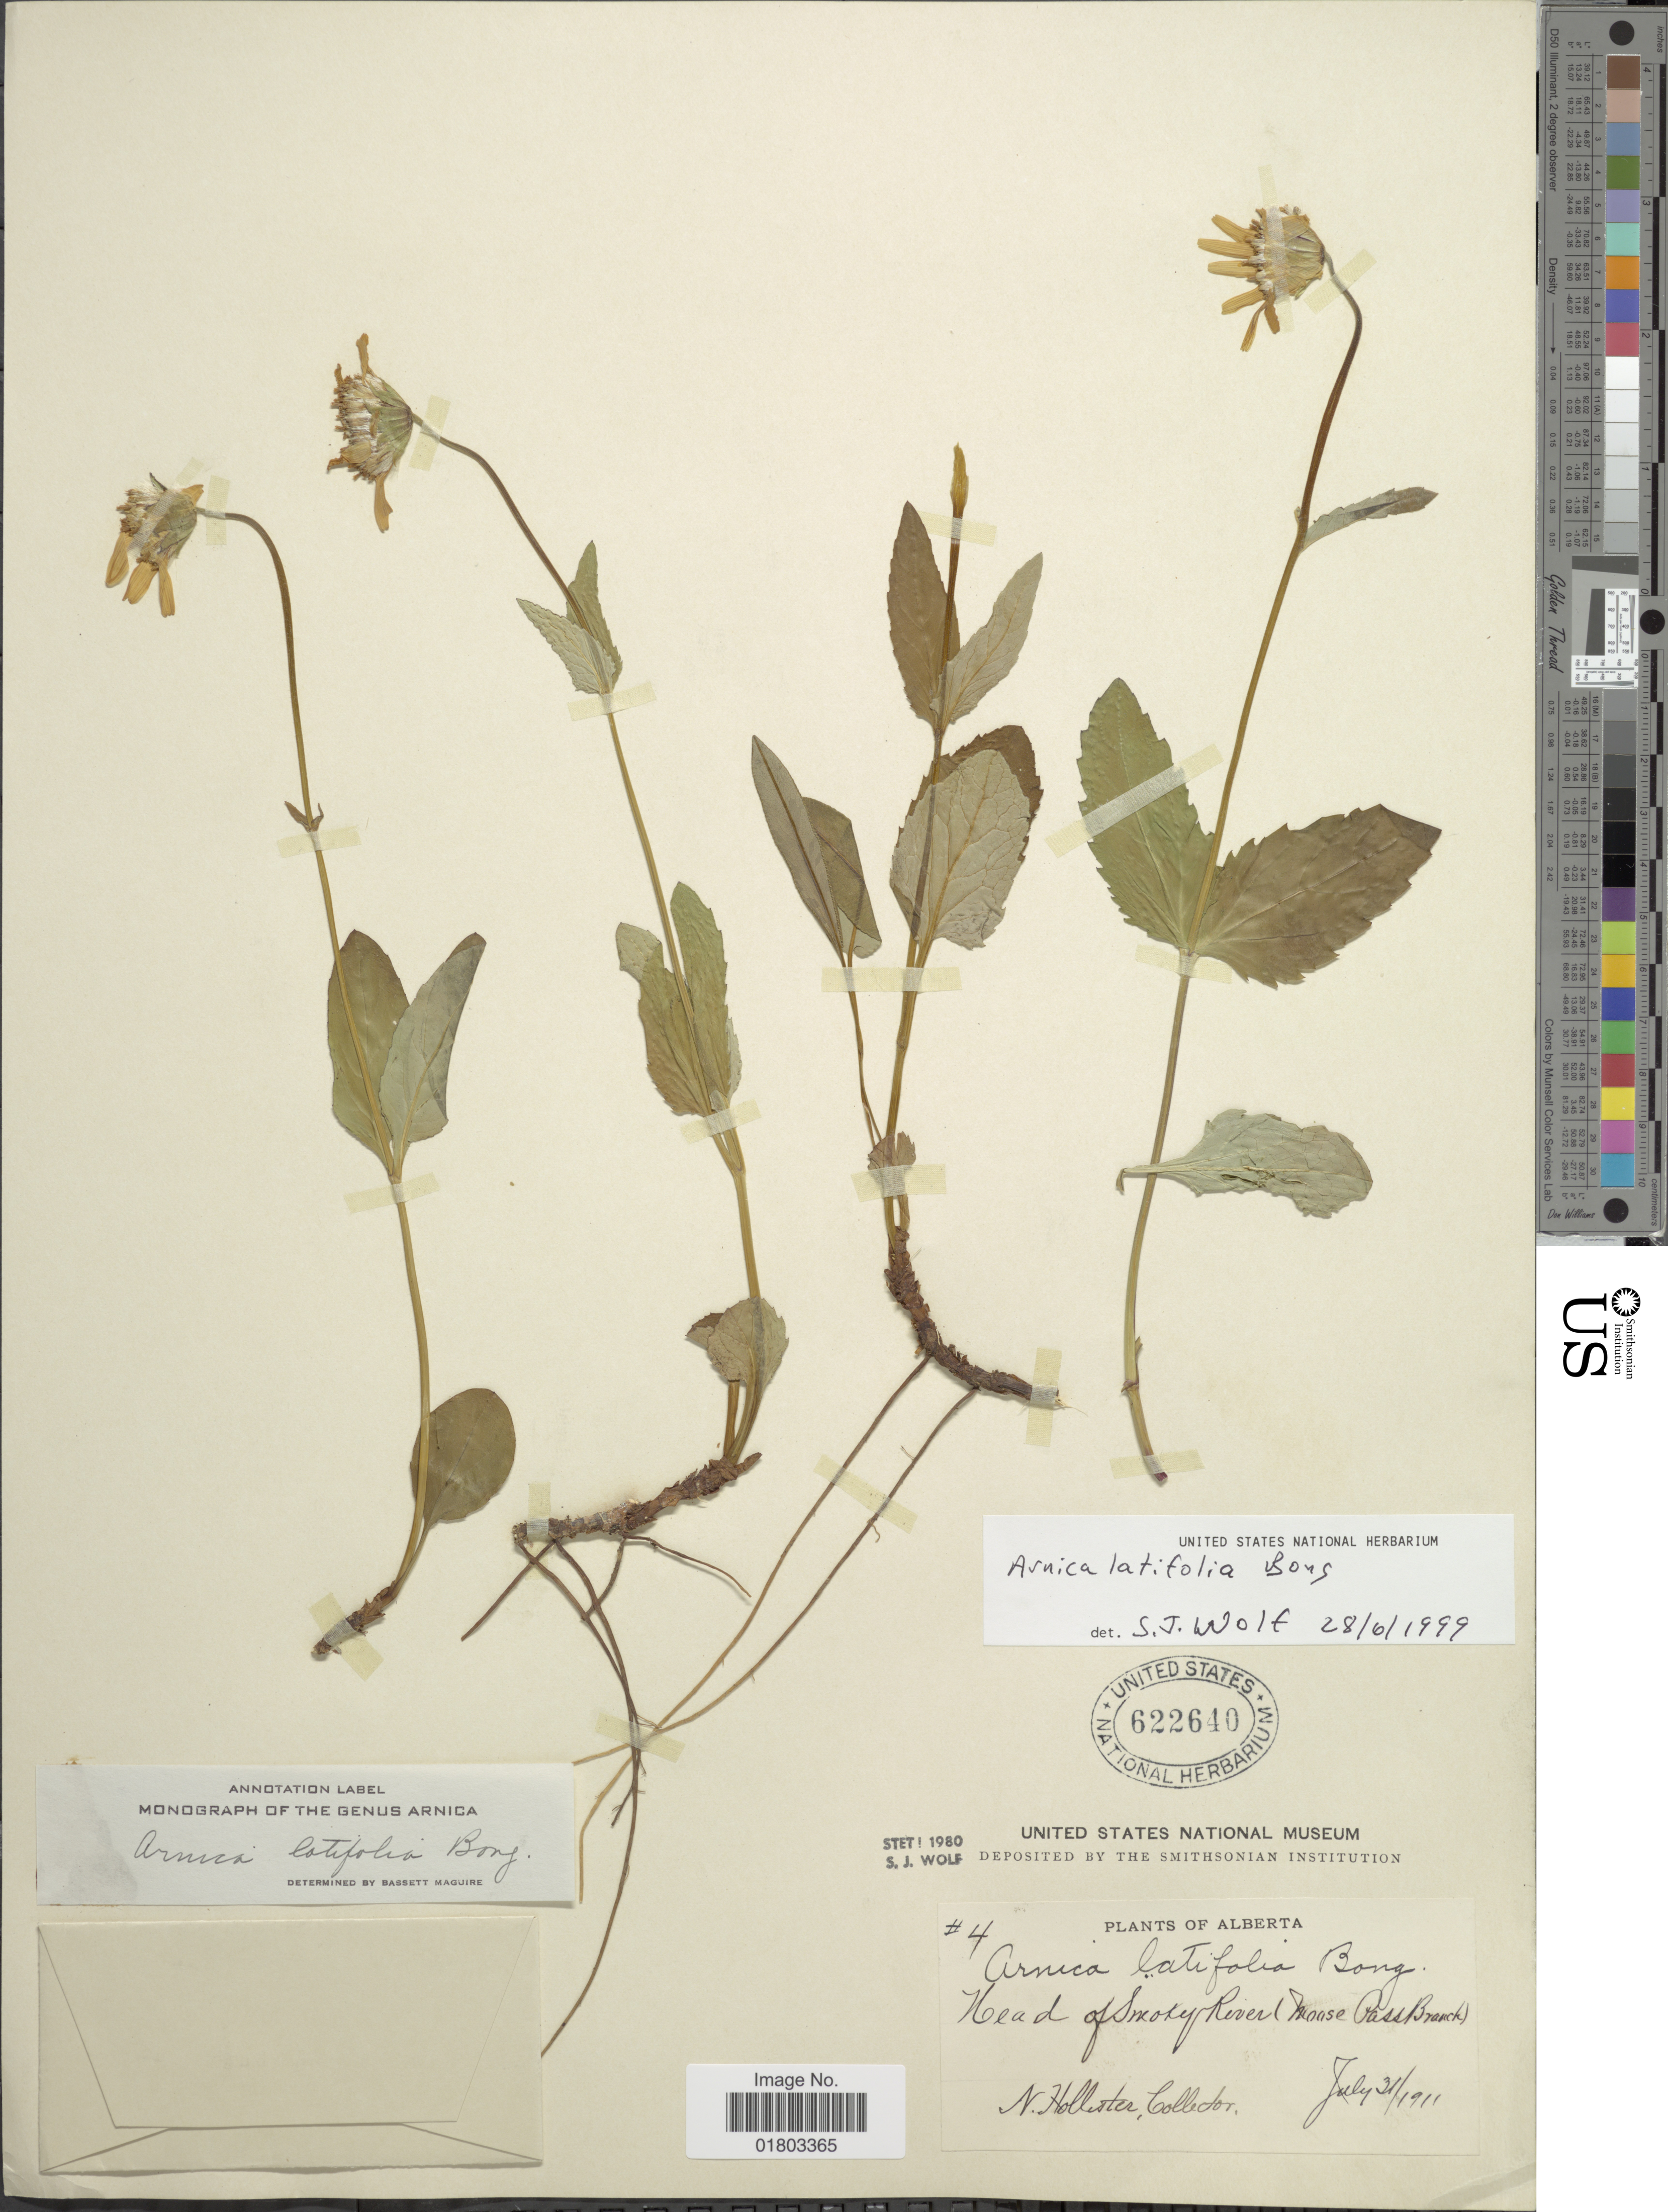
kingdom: Plantae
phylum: Tracheophyta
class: Magnoliopsida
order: Asterales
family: Asteraceae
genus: Arnica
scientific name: Arnica latifolia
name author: Bong.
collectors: N. Hollister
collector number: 4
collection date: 1911-07-31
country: Canada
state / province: Alberta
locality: Head of Smokey River (Moase Pass Branch)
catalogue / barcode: US 622640